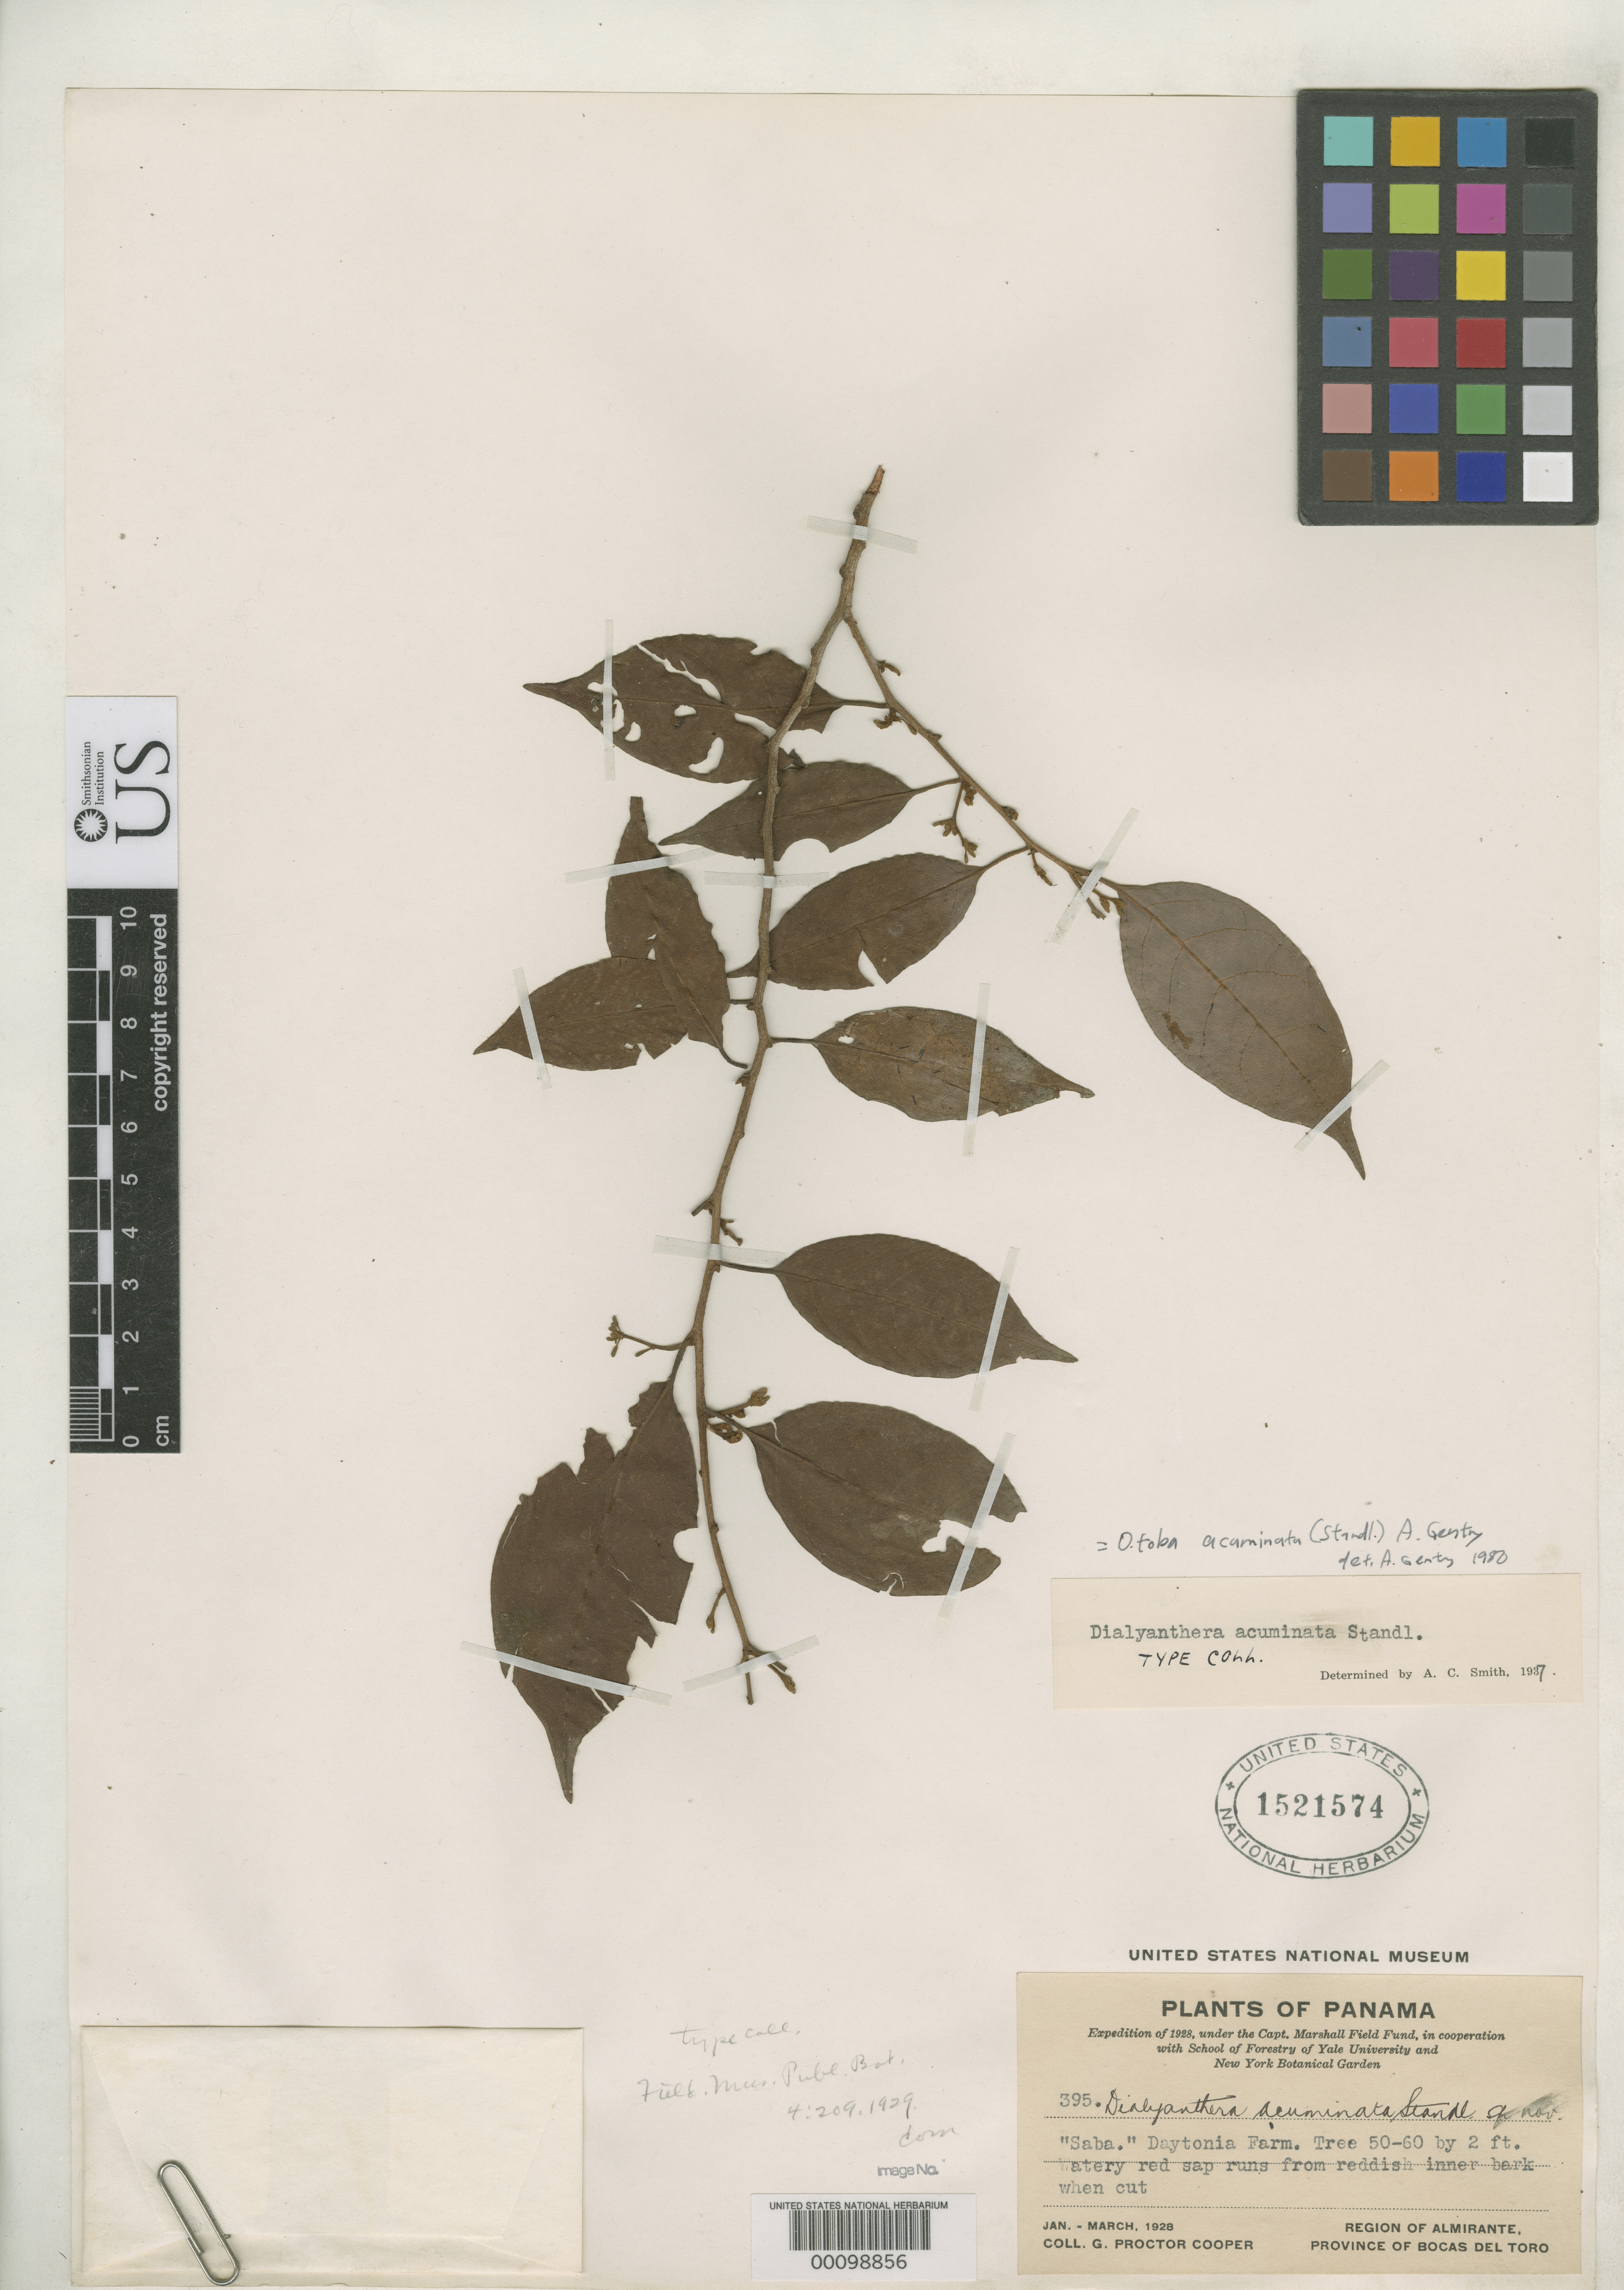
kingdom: Plantae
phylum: Tracheophyta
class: Magnoliopsida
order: Magnoliales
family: Myristicaceae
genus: Dialyanthera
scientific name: Dialyanthera acuminata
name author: Standl.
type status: Isotype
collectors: G. Cooper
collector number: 395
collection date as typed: Jan 1928 to -- Mar 1928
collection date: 1928-01/1928-03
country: Panama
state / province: Bocas del Toro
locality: Almirante.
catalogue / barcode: US 1521574